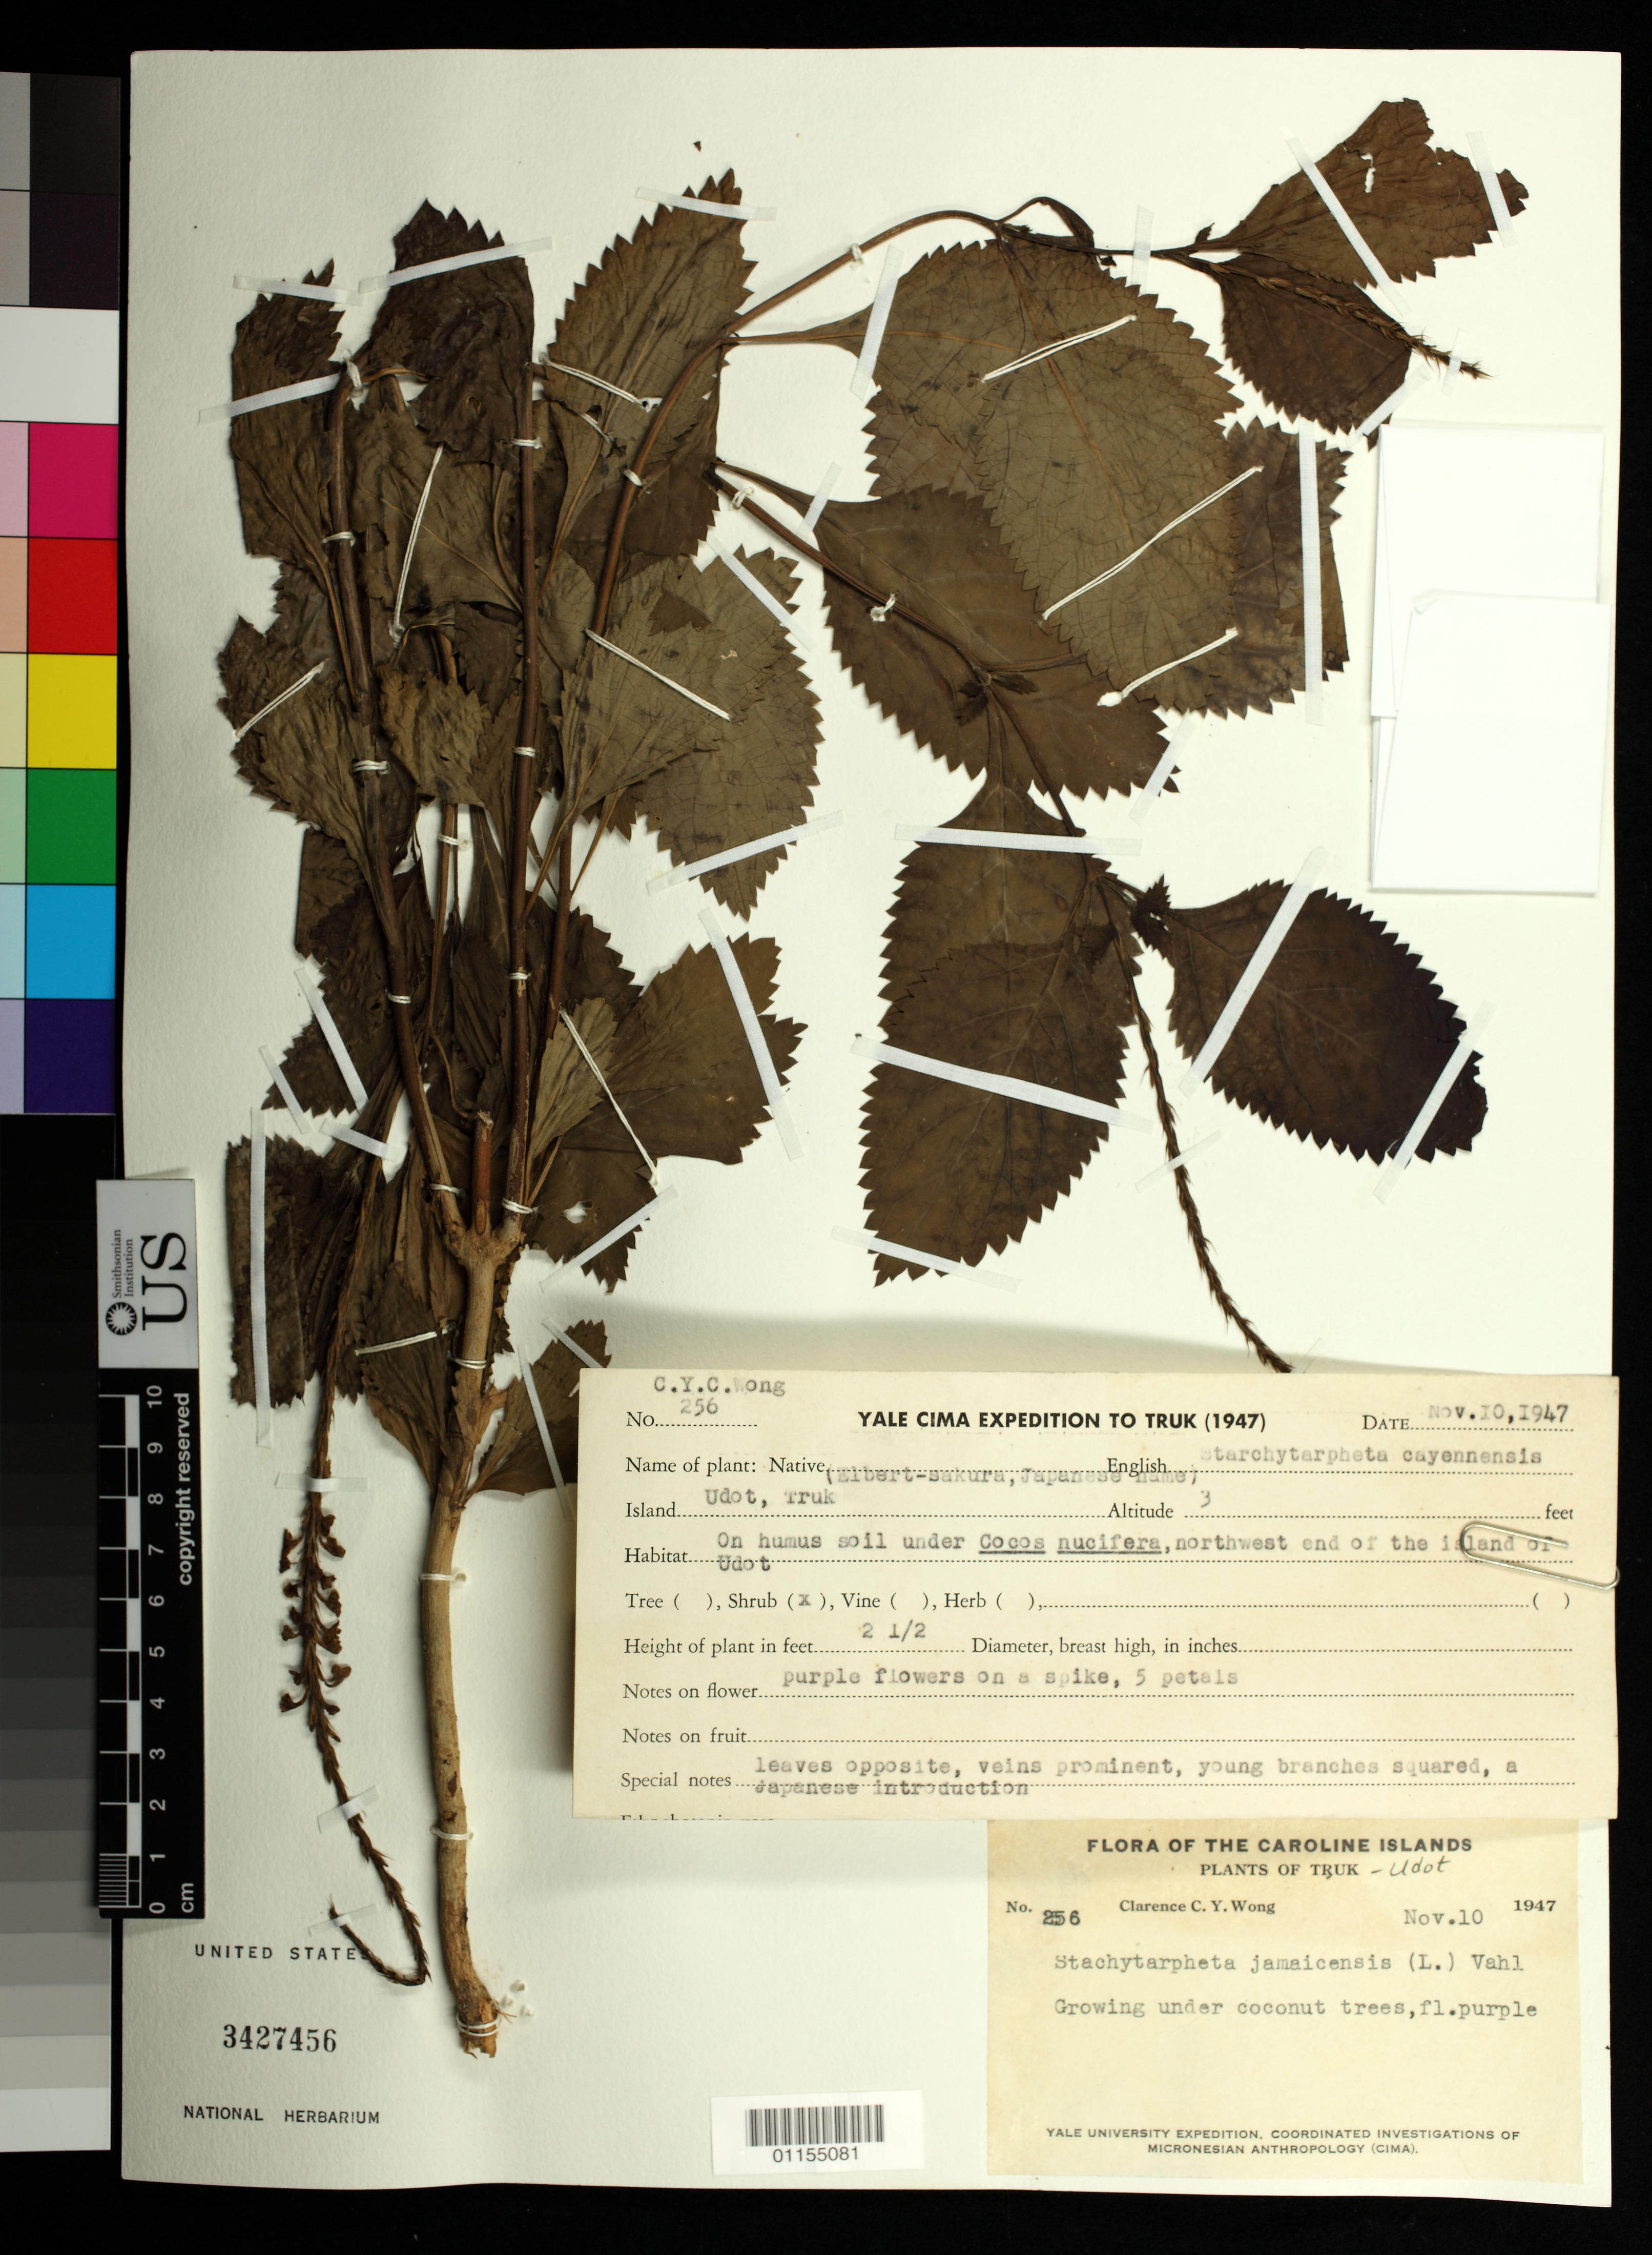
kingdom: Plantae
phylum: Tracheophyta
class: Magnoliopsida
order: Lamiales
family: Verbenaceae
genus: Stachytarpheta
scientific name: Stachytarpheta jamaicensis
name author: (L.) Vahl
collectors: C. Wong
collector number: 256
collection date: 1947-11-10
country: Micronesia, Federated States of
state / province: Truk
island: Udot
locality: Northwest end of the island.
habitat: Growing under cocnut trees.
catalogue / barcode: US 3427456